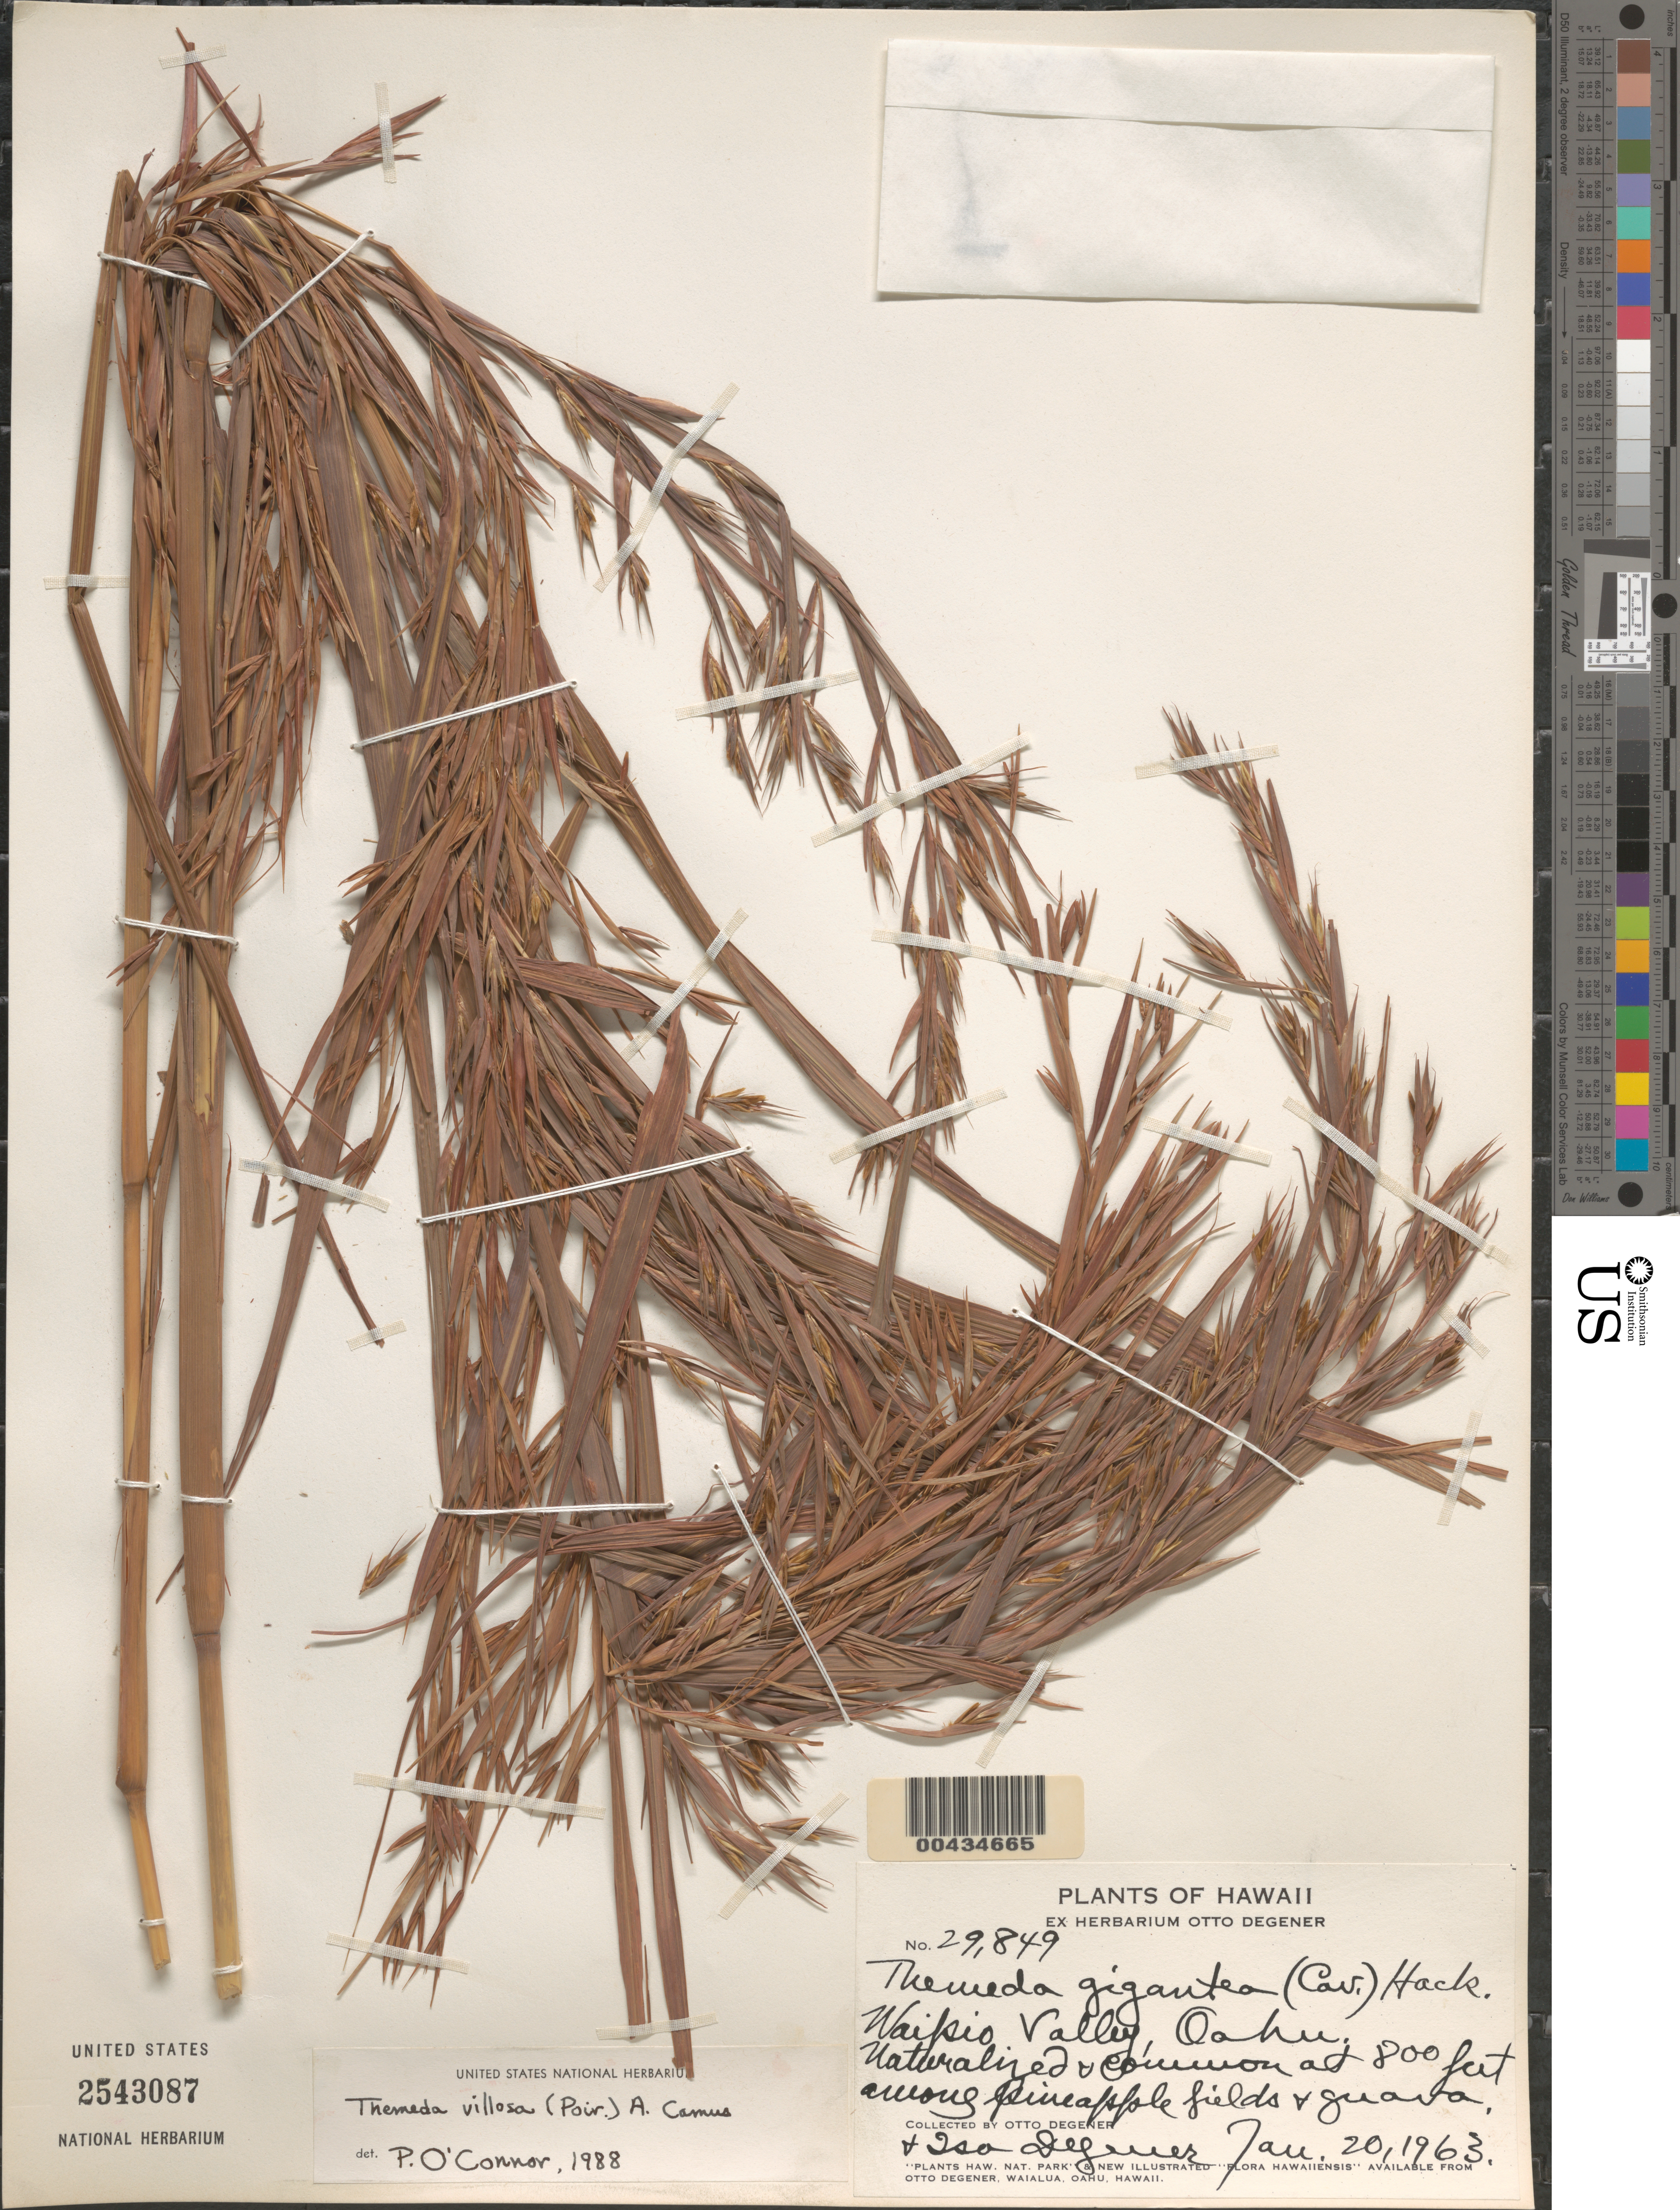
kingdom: Plantae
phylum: Tracheophyta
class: Liliopsida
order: Poales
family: Poaceae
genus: Themeda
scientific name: Themeda villosa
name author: (Lam.) A. Camus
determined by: O'Connor, P.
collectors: O. Degener & I. Degener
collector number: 29849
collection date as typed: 20 Jan 1963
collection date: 1963-01-20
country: United States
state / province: Hawaii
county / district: Honolulu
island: Oahu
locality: Waipio Valley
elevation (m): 244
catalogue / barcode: US 2543087